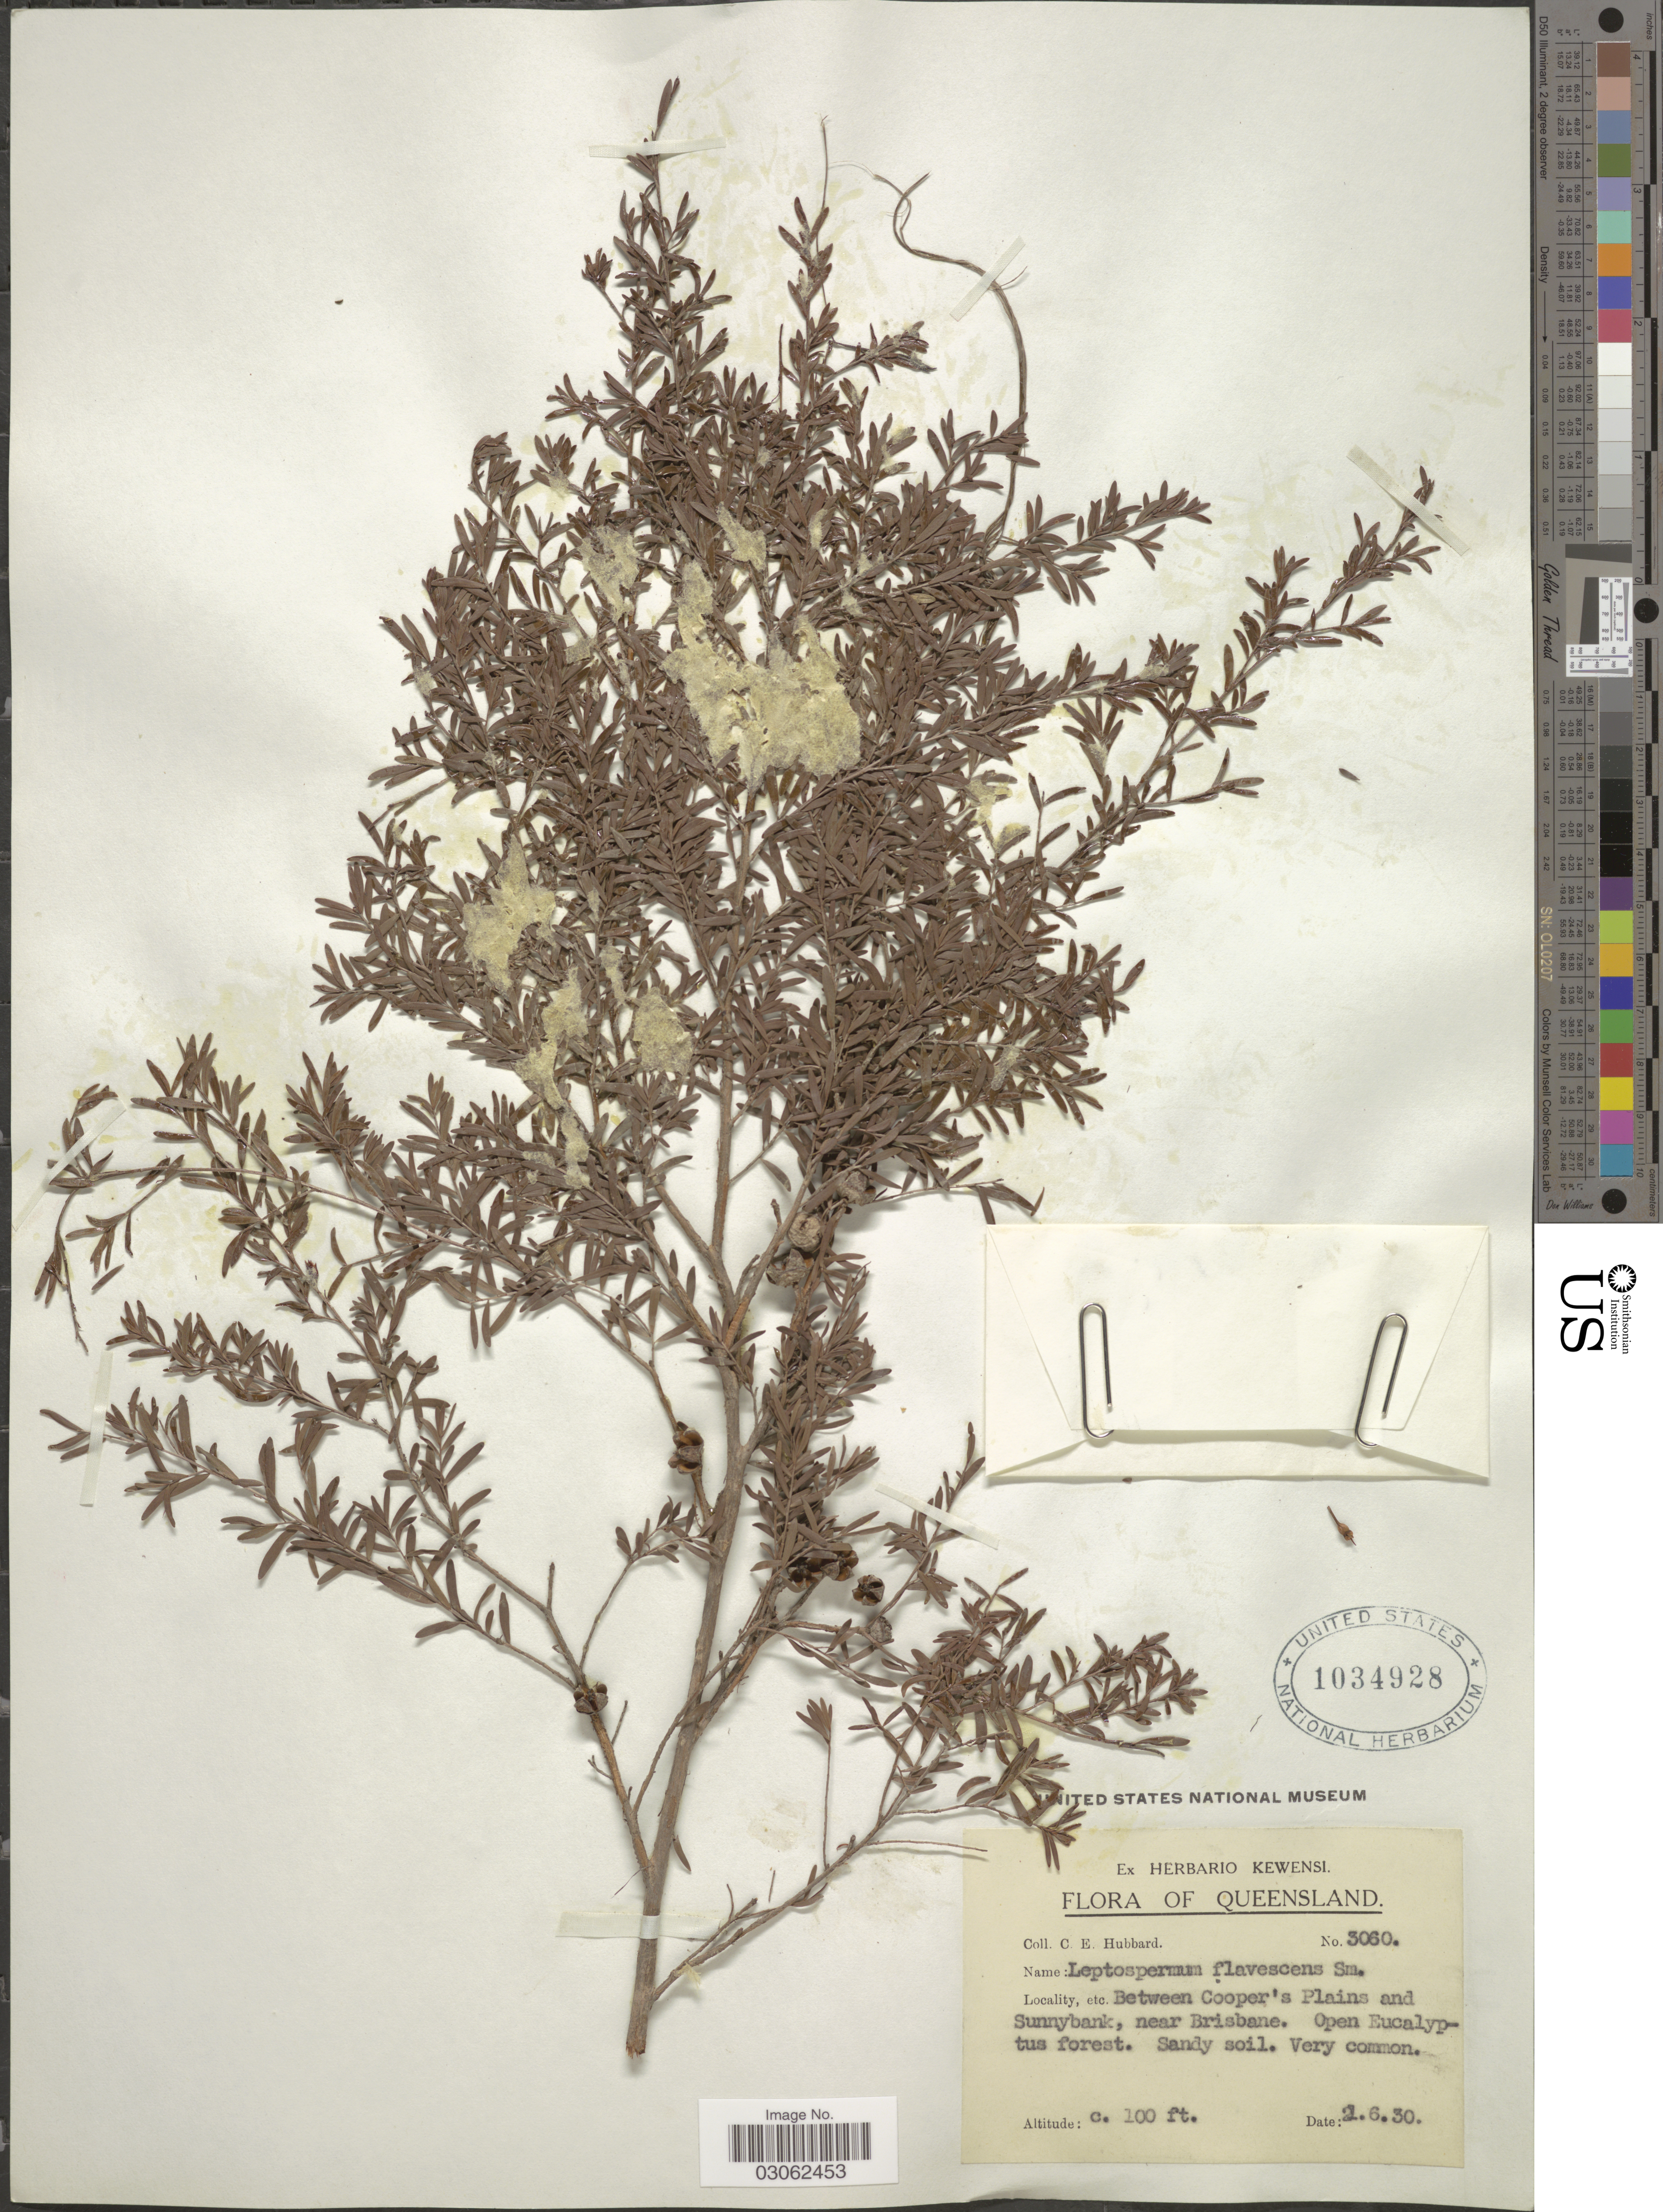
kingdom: Plantae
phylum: Tracheophyta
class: Magnoliopsida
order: Myrtales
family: Myrtaceae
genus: Leptospermum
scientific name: Leptospermum polygalifolium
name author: Salisb.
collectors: C. E. Hubbard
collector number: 3060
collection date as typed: Transcribed d/m/y: 21/6/30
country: Australia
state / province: Queensland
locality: Between Cooper's Plains & Sunny bank, near Brisbane.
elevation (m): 30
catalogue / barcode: US 1034928